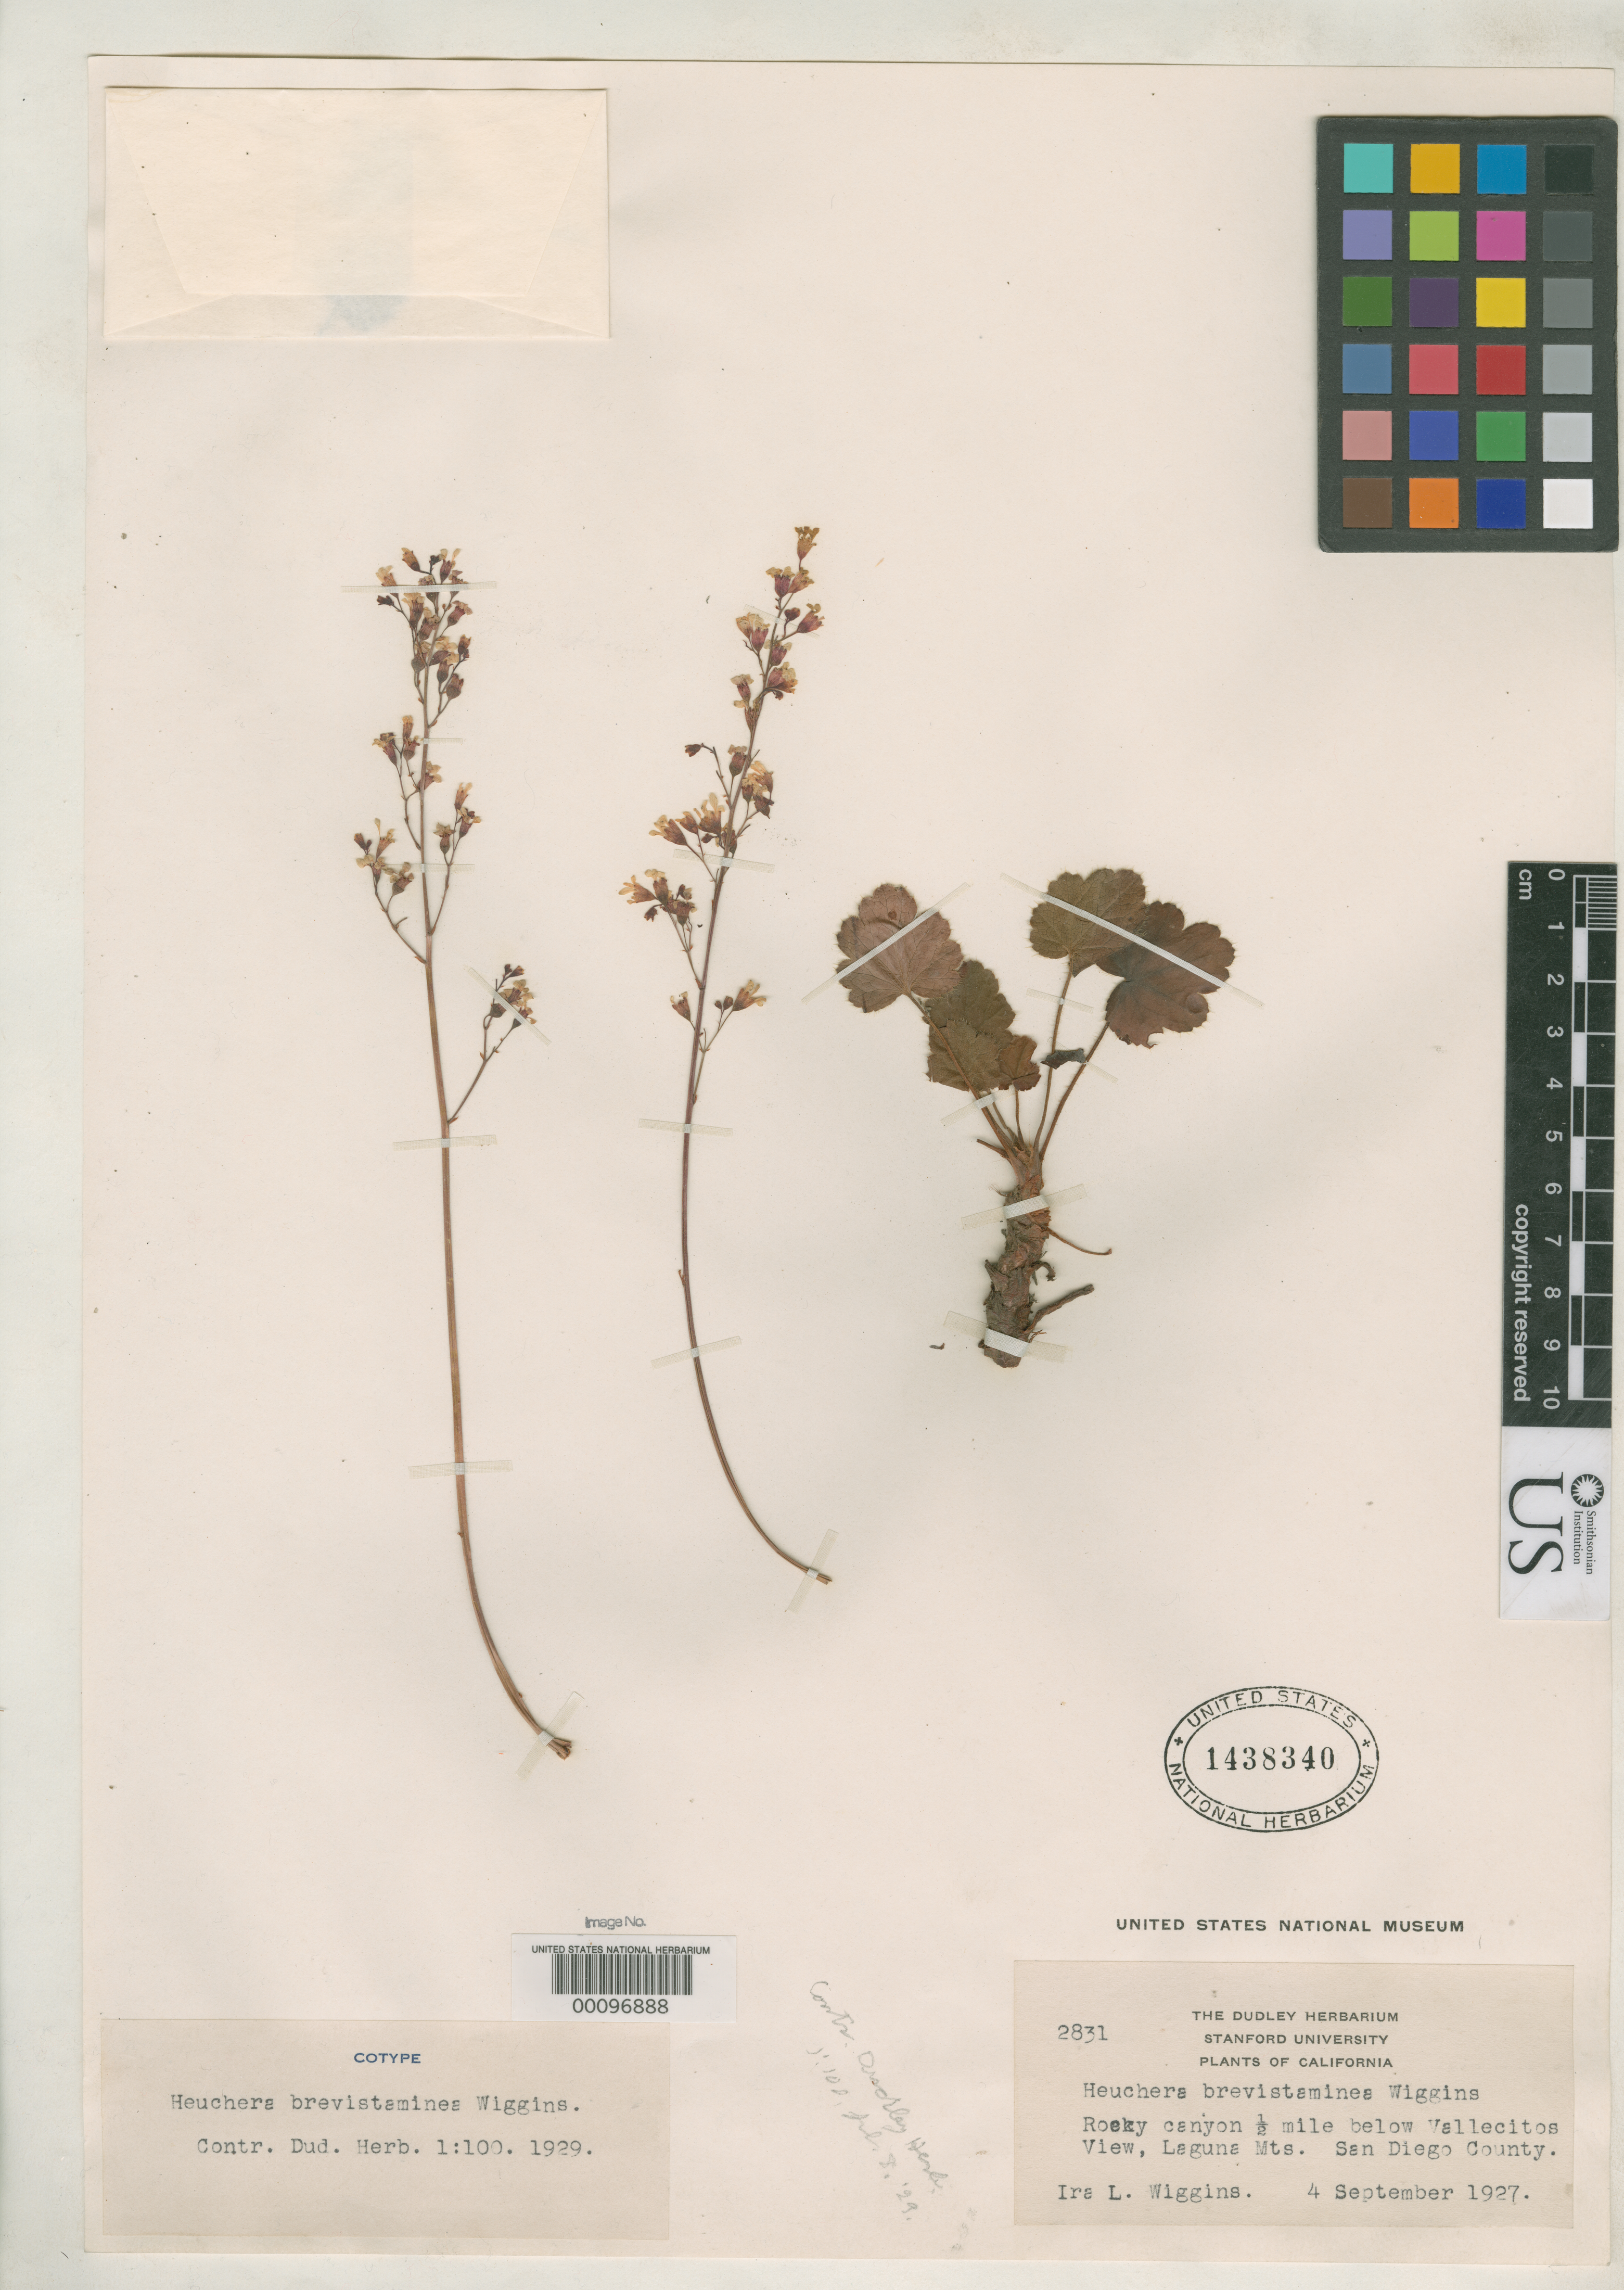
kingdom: Plantae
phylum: Tracheophyta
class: Magnoliopsida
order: Saxifragales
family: Saxifragaceae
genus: Heuchera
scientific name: Heuchera brevistaminea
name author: Wiggins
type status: Isotype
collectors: I. L. Wiggins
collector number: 2831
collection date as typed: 04 Sep 1927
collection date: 1927-09-04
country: United States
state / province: California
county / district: San Diego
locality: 1/2 mi below Vallecitos View, Laguna Mountains.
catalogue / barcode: US 1438340